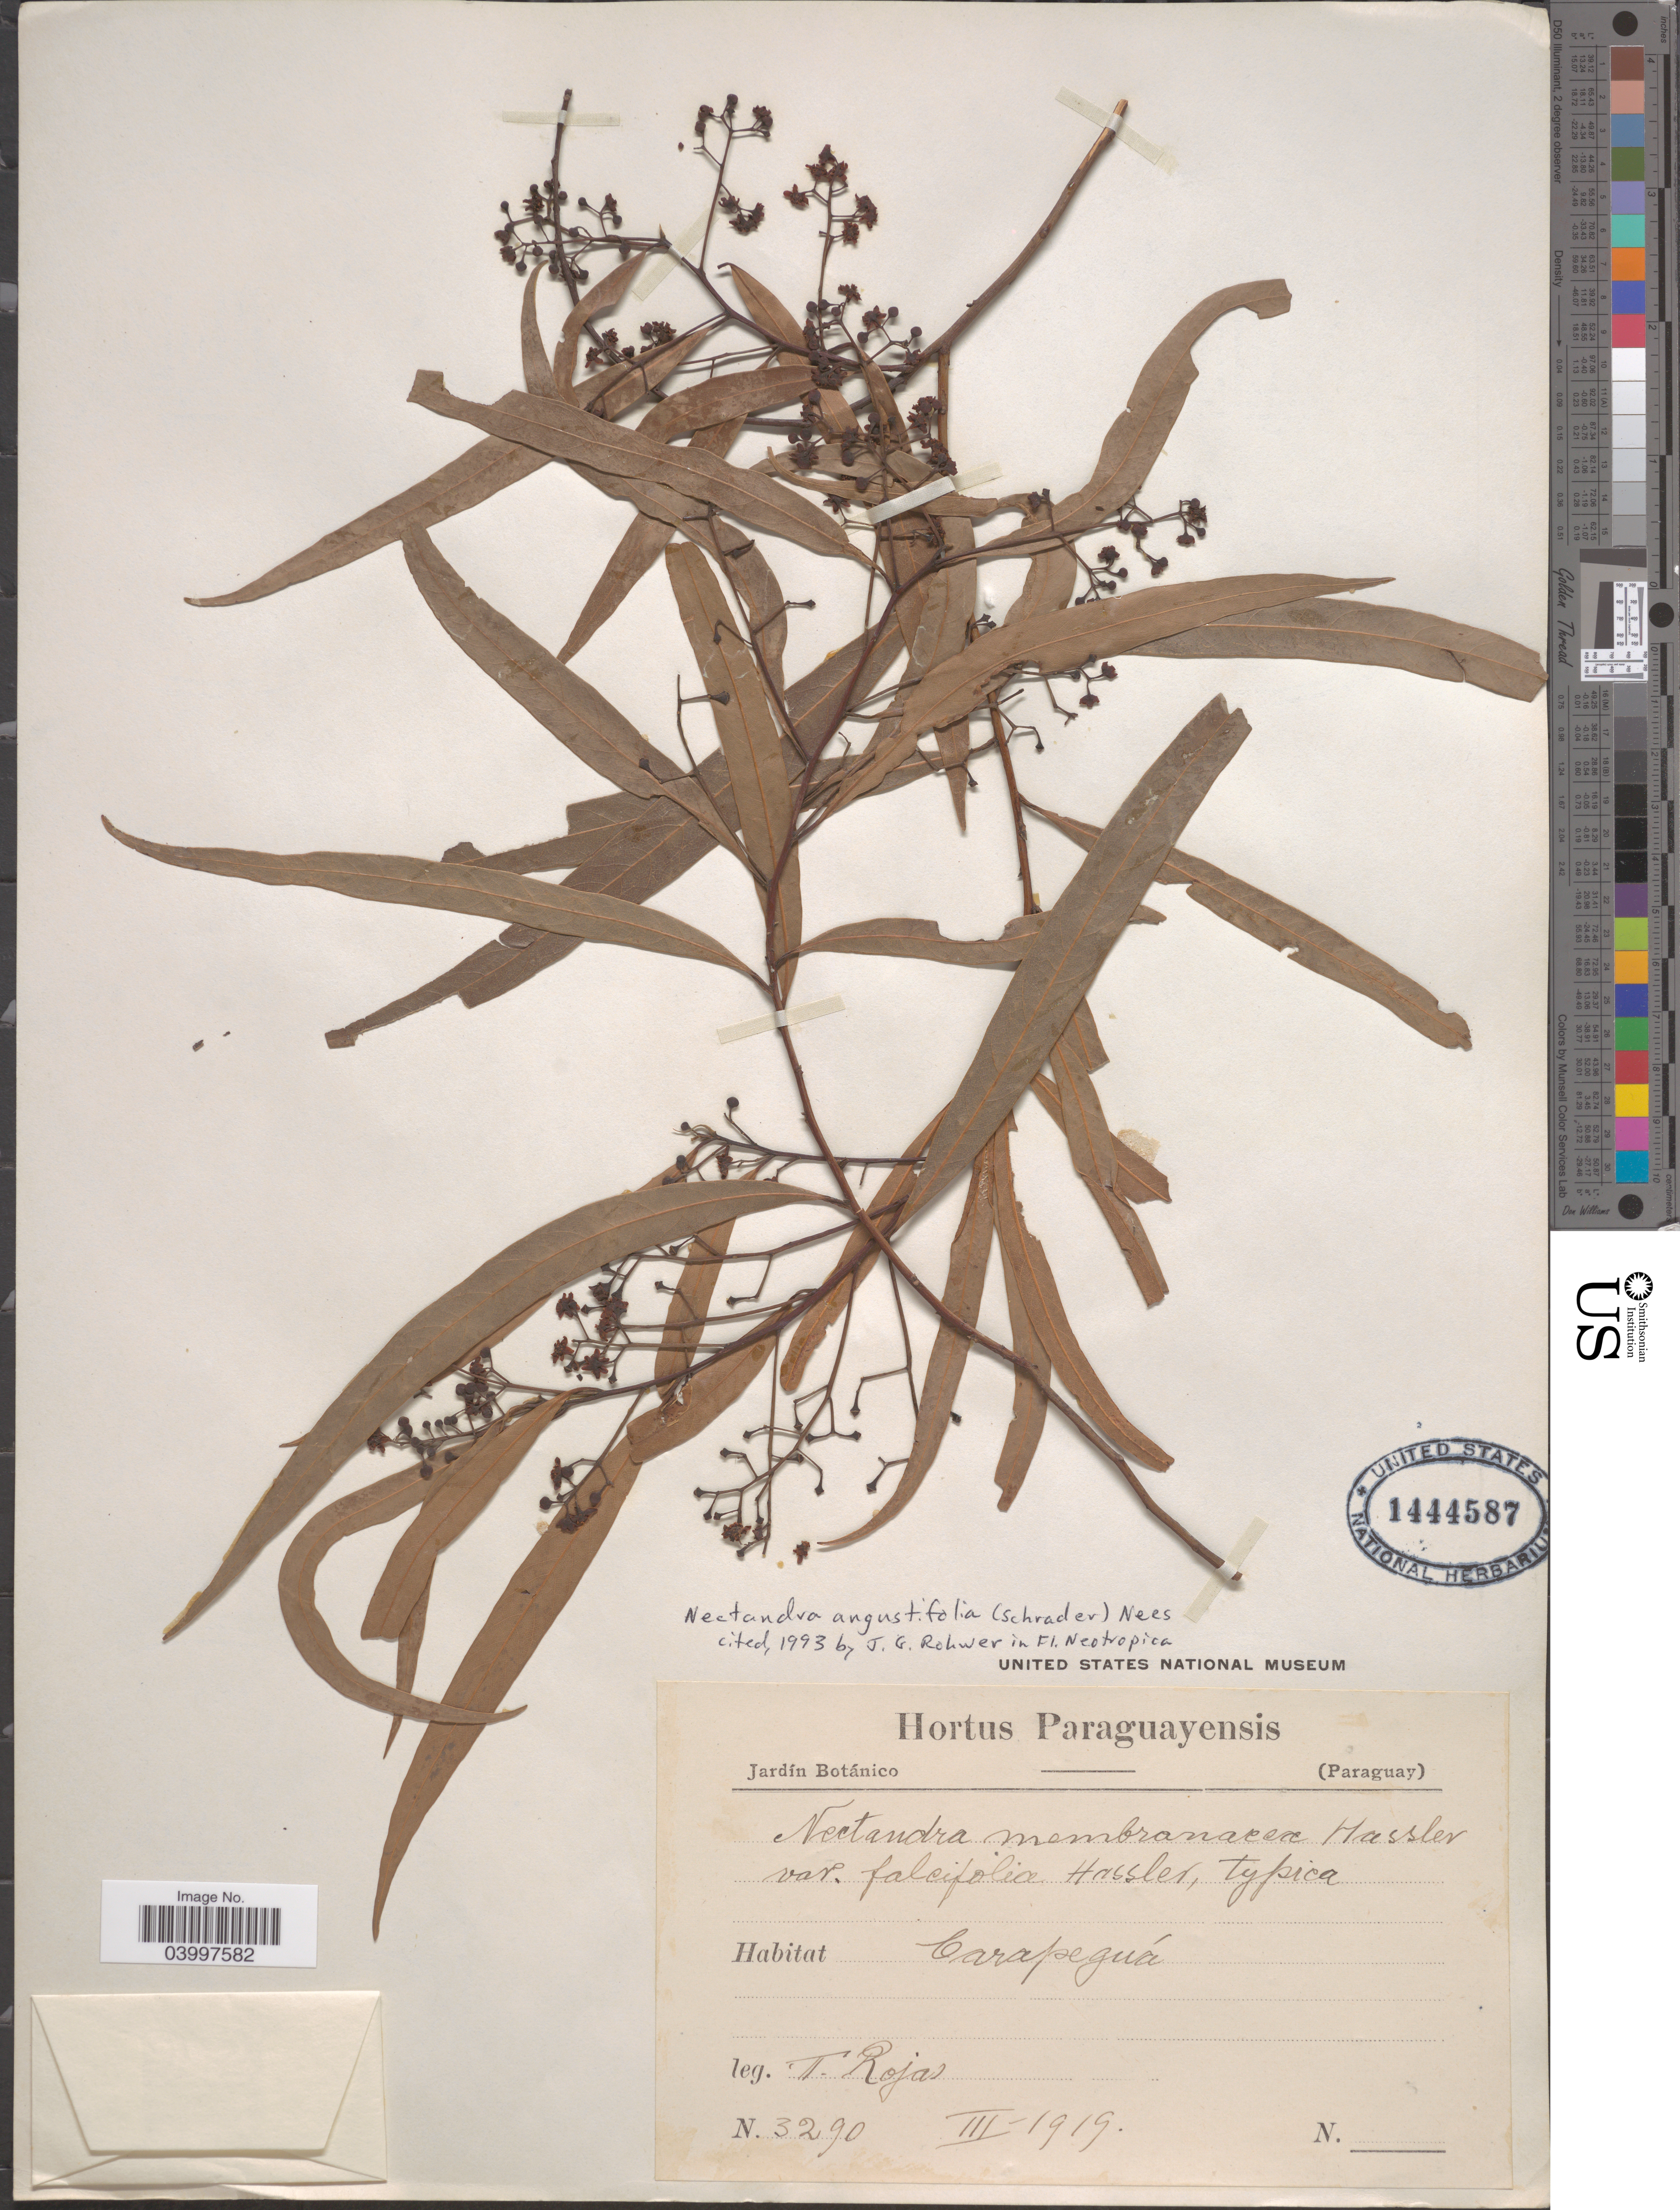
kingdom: Plantae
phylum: Tracheophyta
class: Magnoliopsida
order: Laurales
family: Lauraceae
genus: Nectandra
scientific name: Nectandra angustifolia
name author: (Schrad.) Nees & Mart.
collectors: T. Rojas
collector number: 3290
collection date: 1919-03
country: Paraguay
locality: Carapeguá.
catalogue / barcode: US 1444587